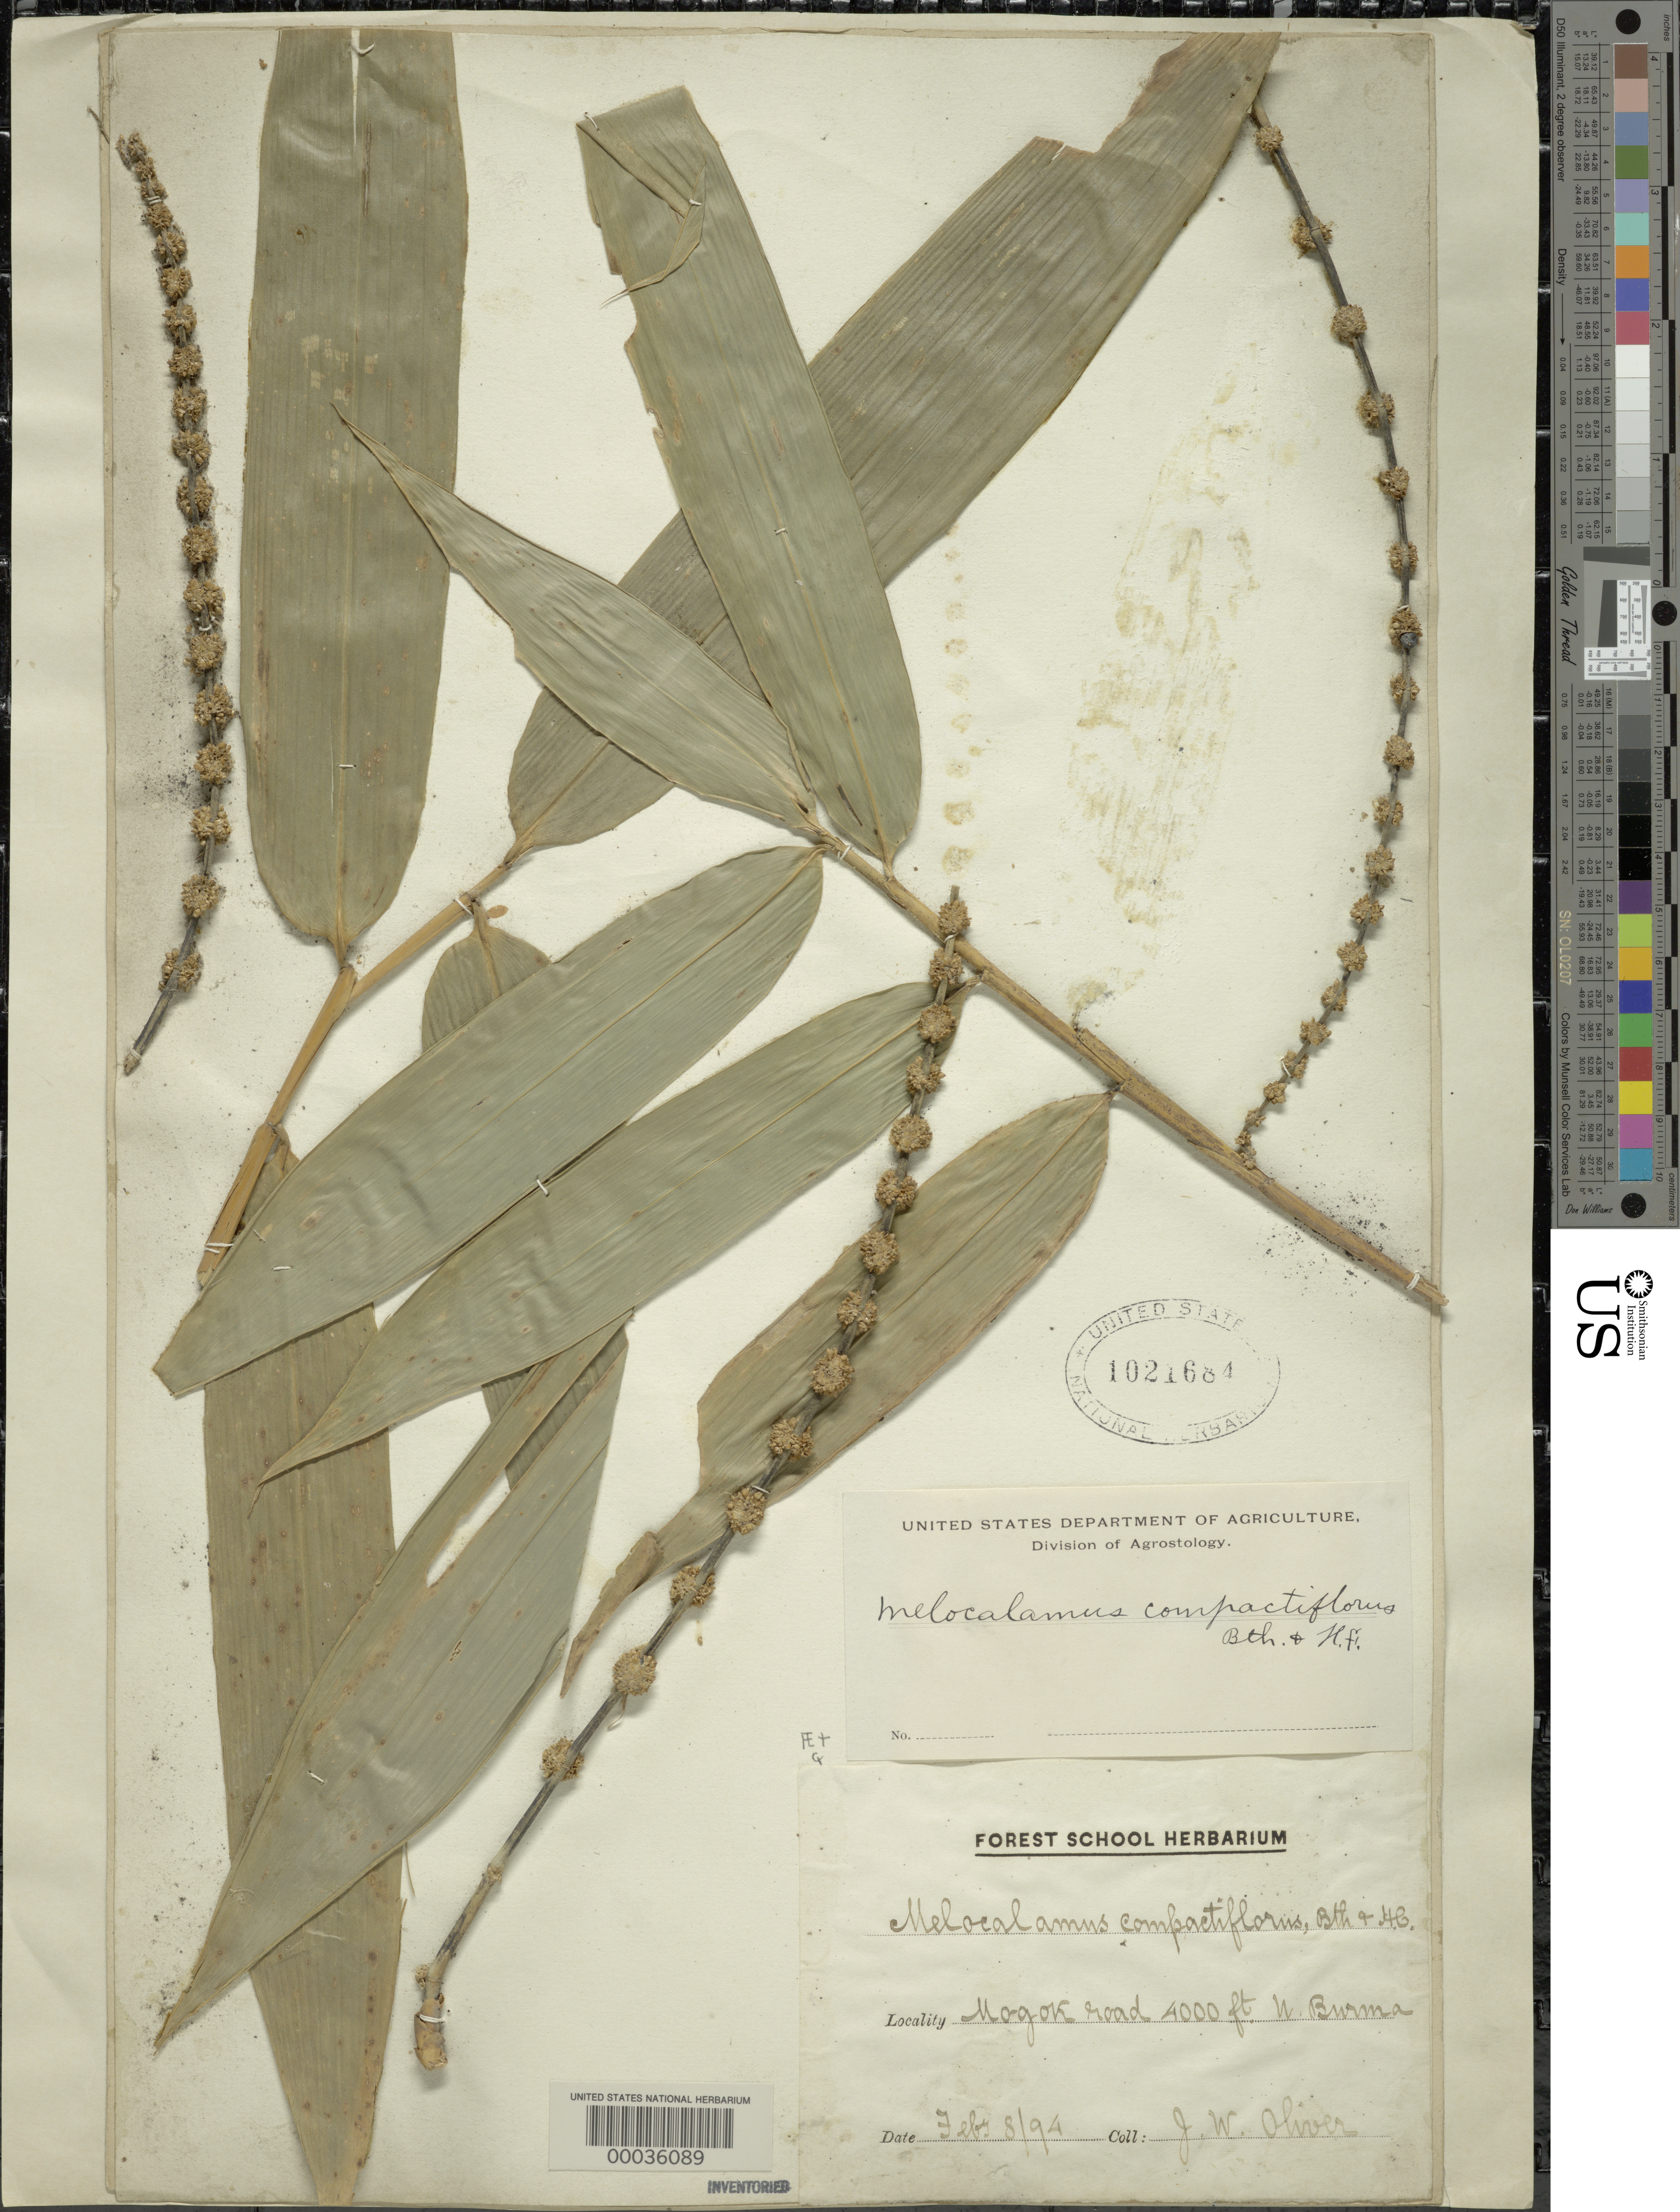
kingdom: Plantae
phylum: Tracheophyta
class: Liliopsida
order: Poales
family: Poaceae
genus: Dinochloa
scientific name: Dinochloa compactiflora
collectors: J. W. Oliver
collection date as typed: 08 Feb 1894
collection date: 1894-02-08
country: Myanmar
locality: Magok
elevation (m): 1220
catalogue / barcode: US 1021684